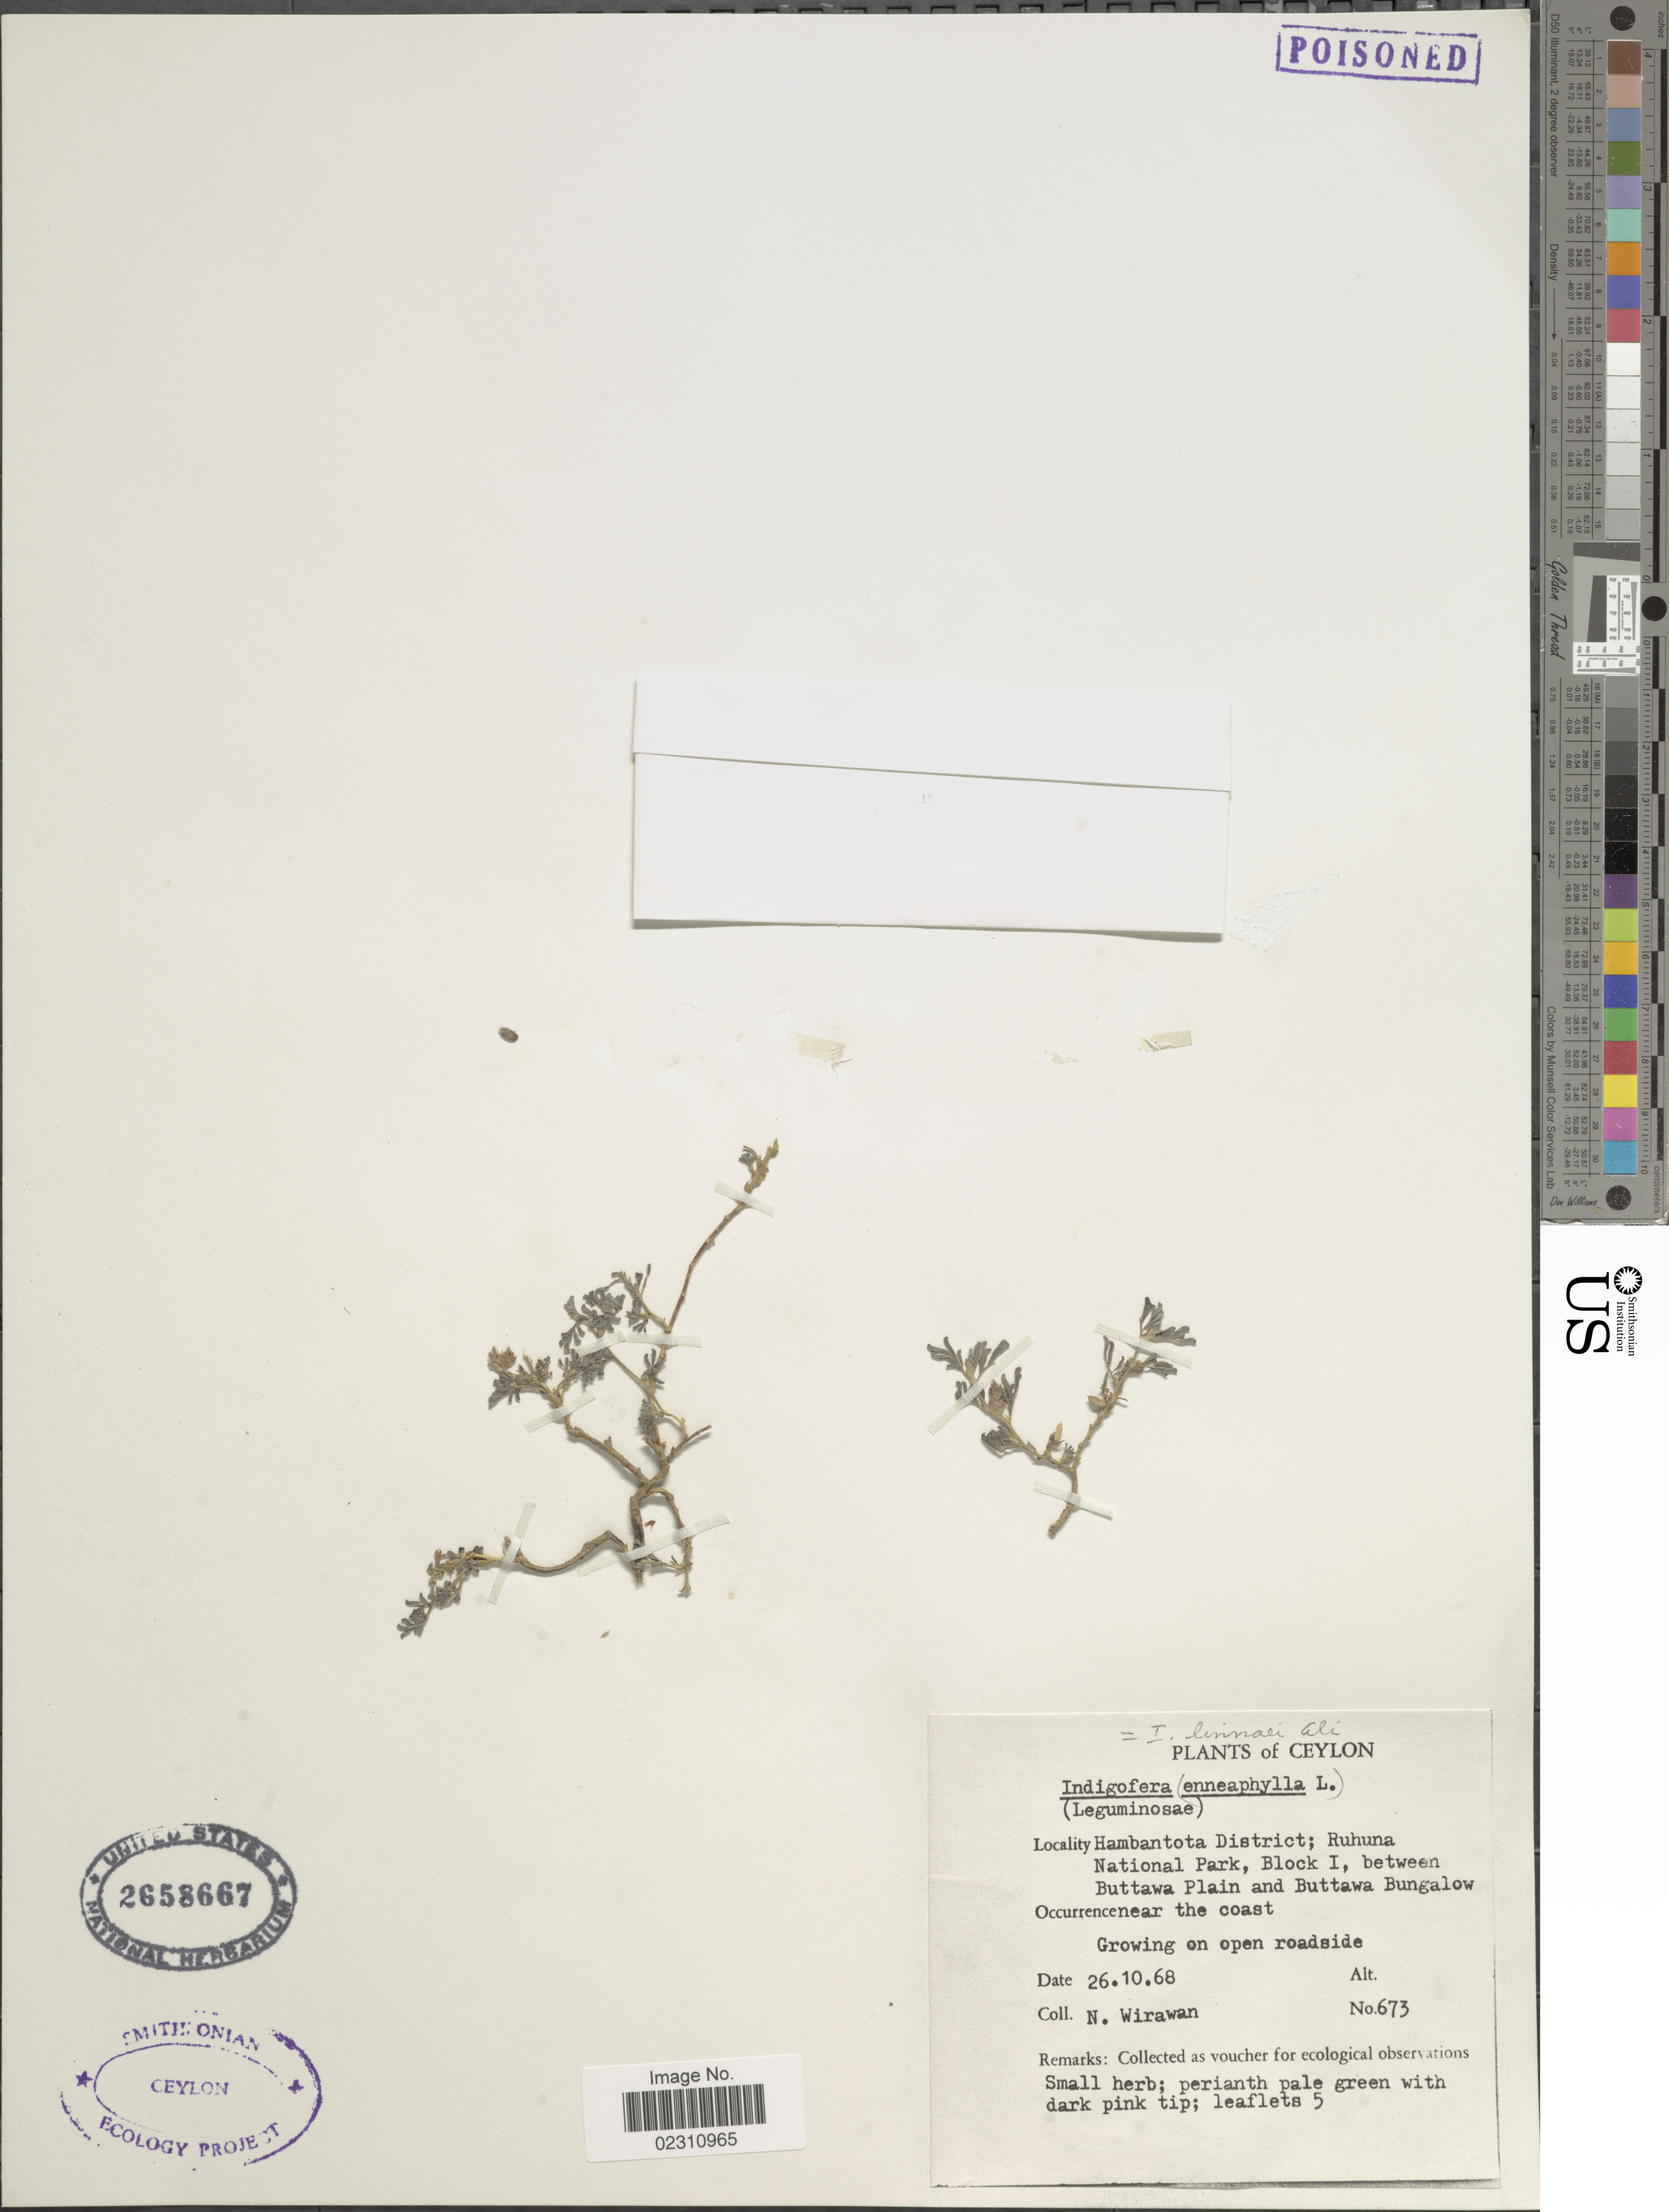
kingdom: Plantae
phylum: Tracheophyta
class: Magnoliopsida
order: Fabales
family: Fabaceae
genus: Indigofera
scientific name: Indigofera linnaei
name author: Ali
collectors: N. Wirawan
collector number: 673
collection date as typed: Transcribed d/m/y: 26/10/68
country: Sri Lanka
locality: Ceylon, Hambantota District, Ruhuna National Park, Block 1, between Buttawa Plain and Buttawa Bungalow near the coast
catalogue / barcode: US 2658667